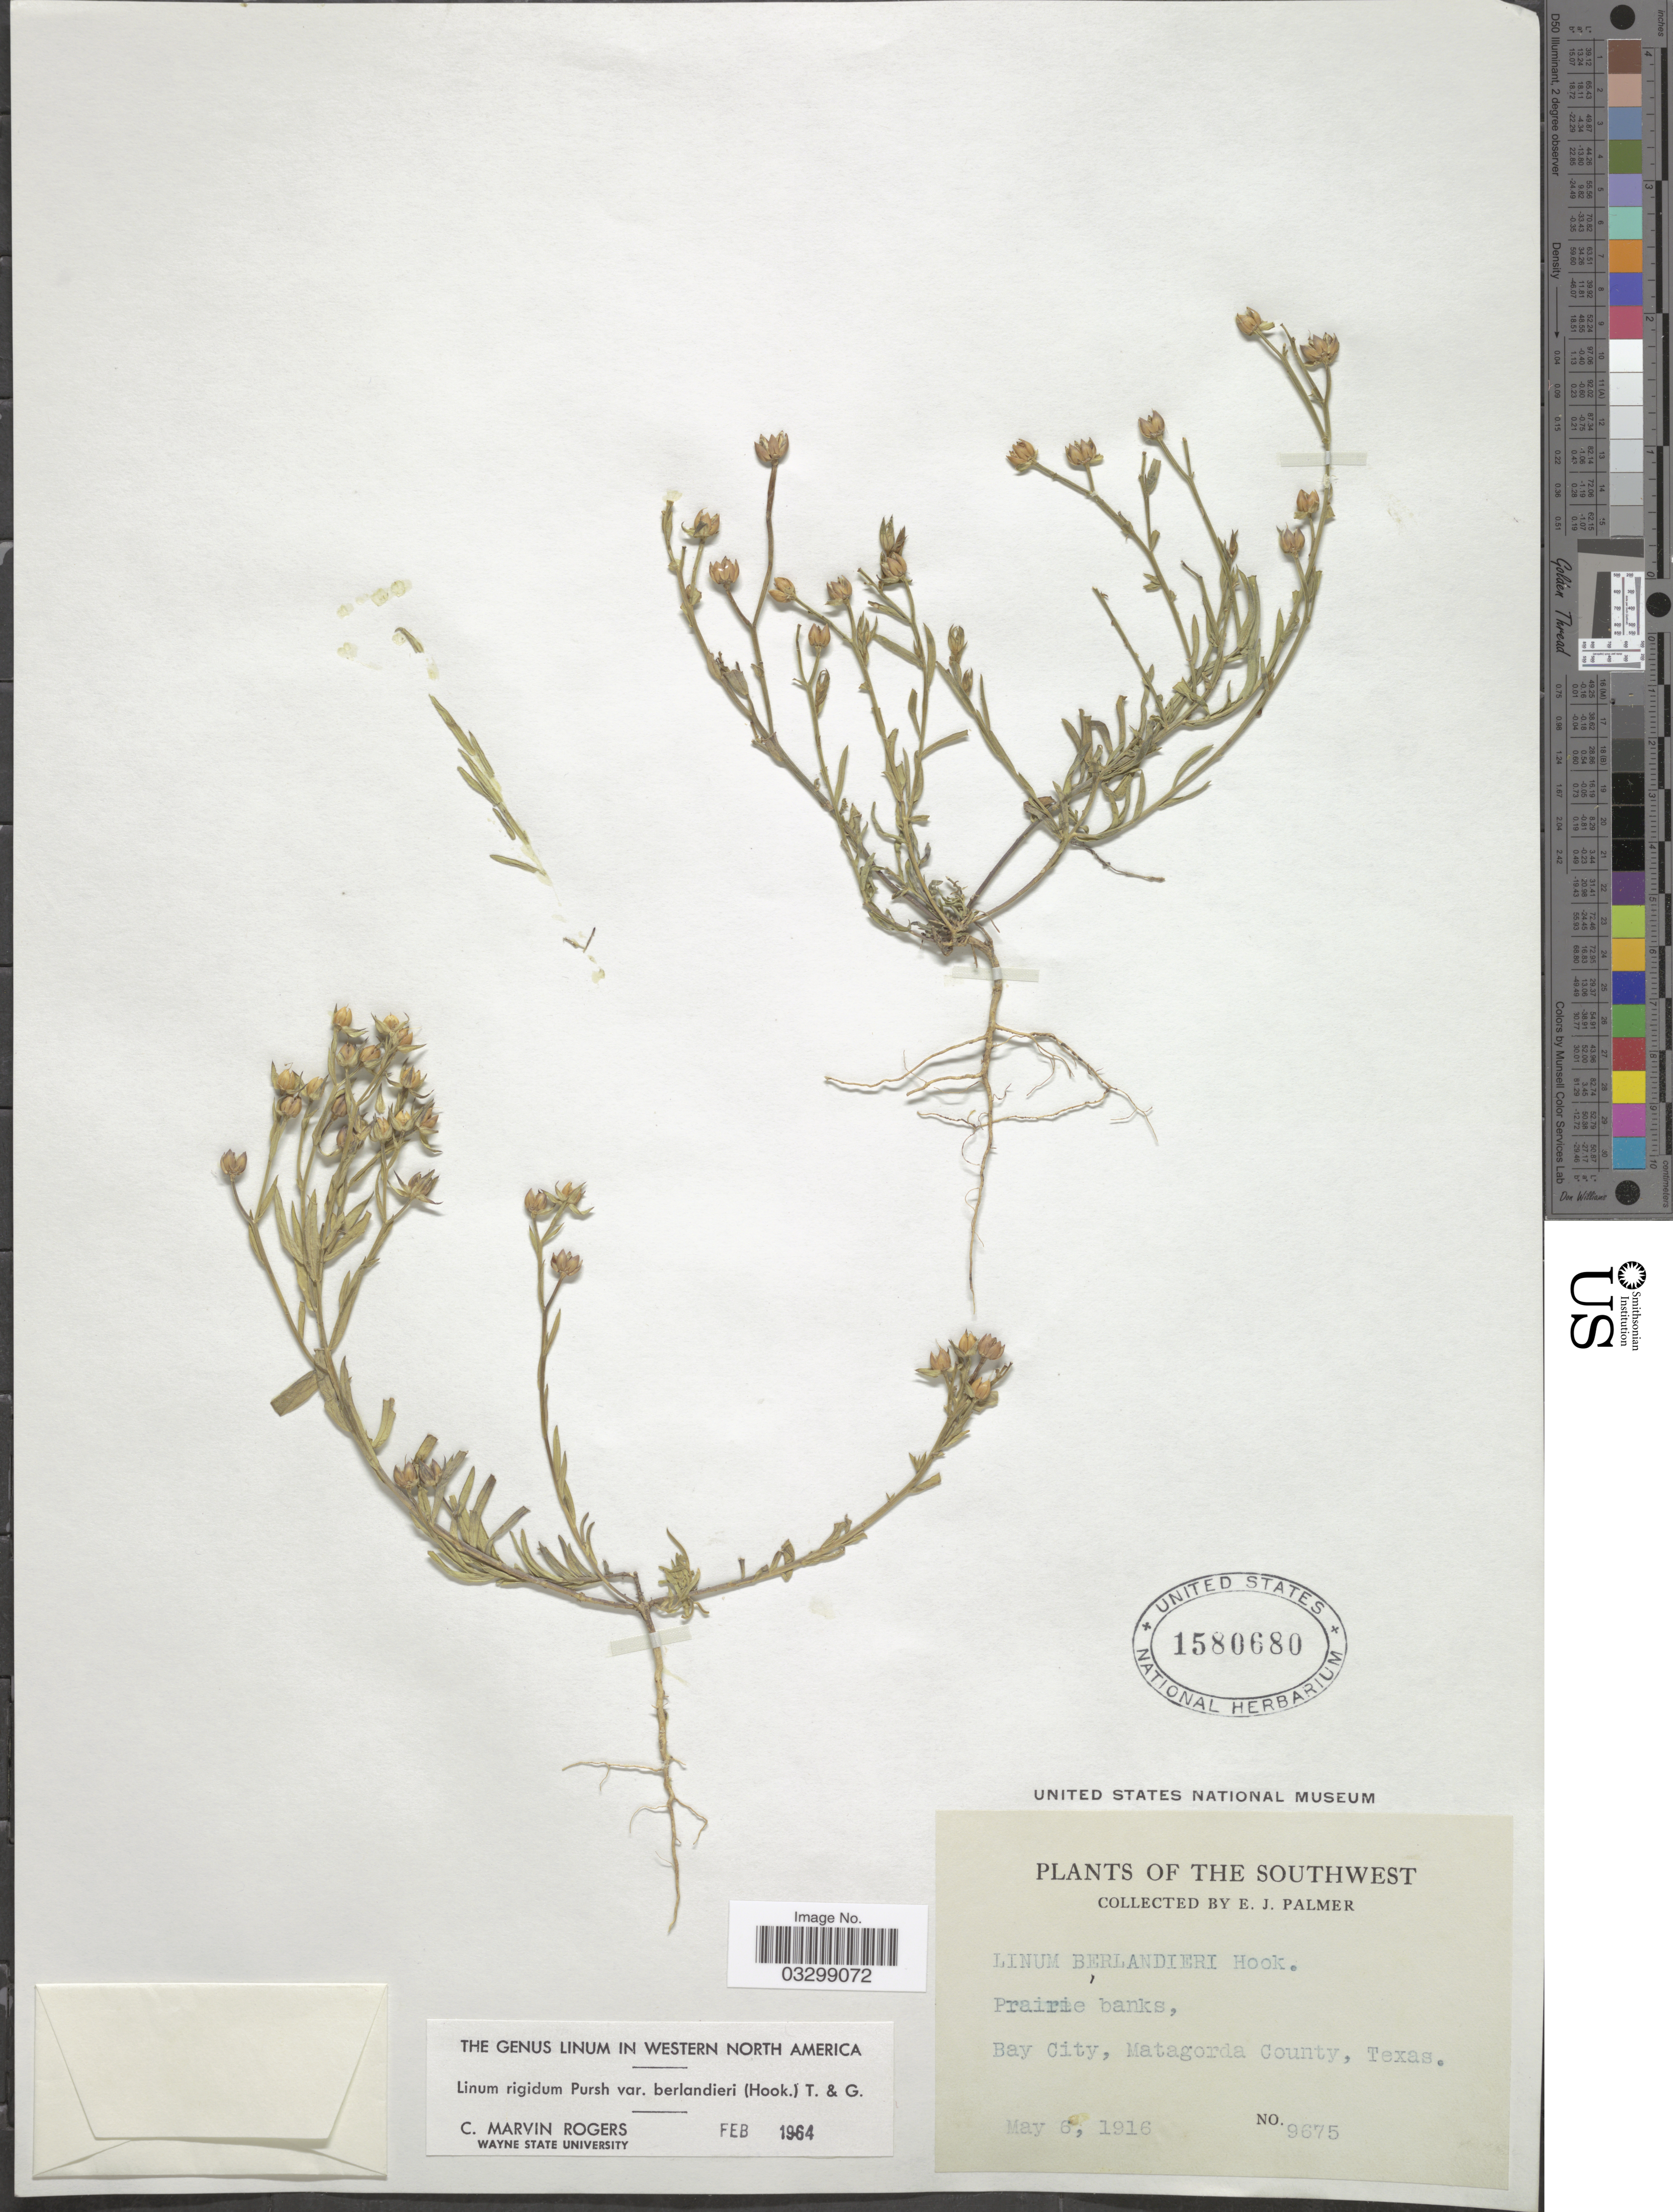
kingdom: Plantae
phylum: Tracheophyta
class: Magnoliopsida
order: Malpighiales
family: Linaceae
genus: Linum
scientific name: Linum rigidum var. berlandieri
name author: Pursh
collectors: E. J. Palmer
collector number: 9675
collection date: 1916-05-06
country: United States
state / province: Texas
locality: The Southwest. Bay City, Matagorda County.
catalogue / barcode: US 1580680